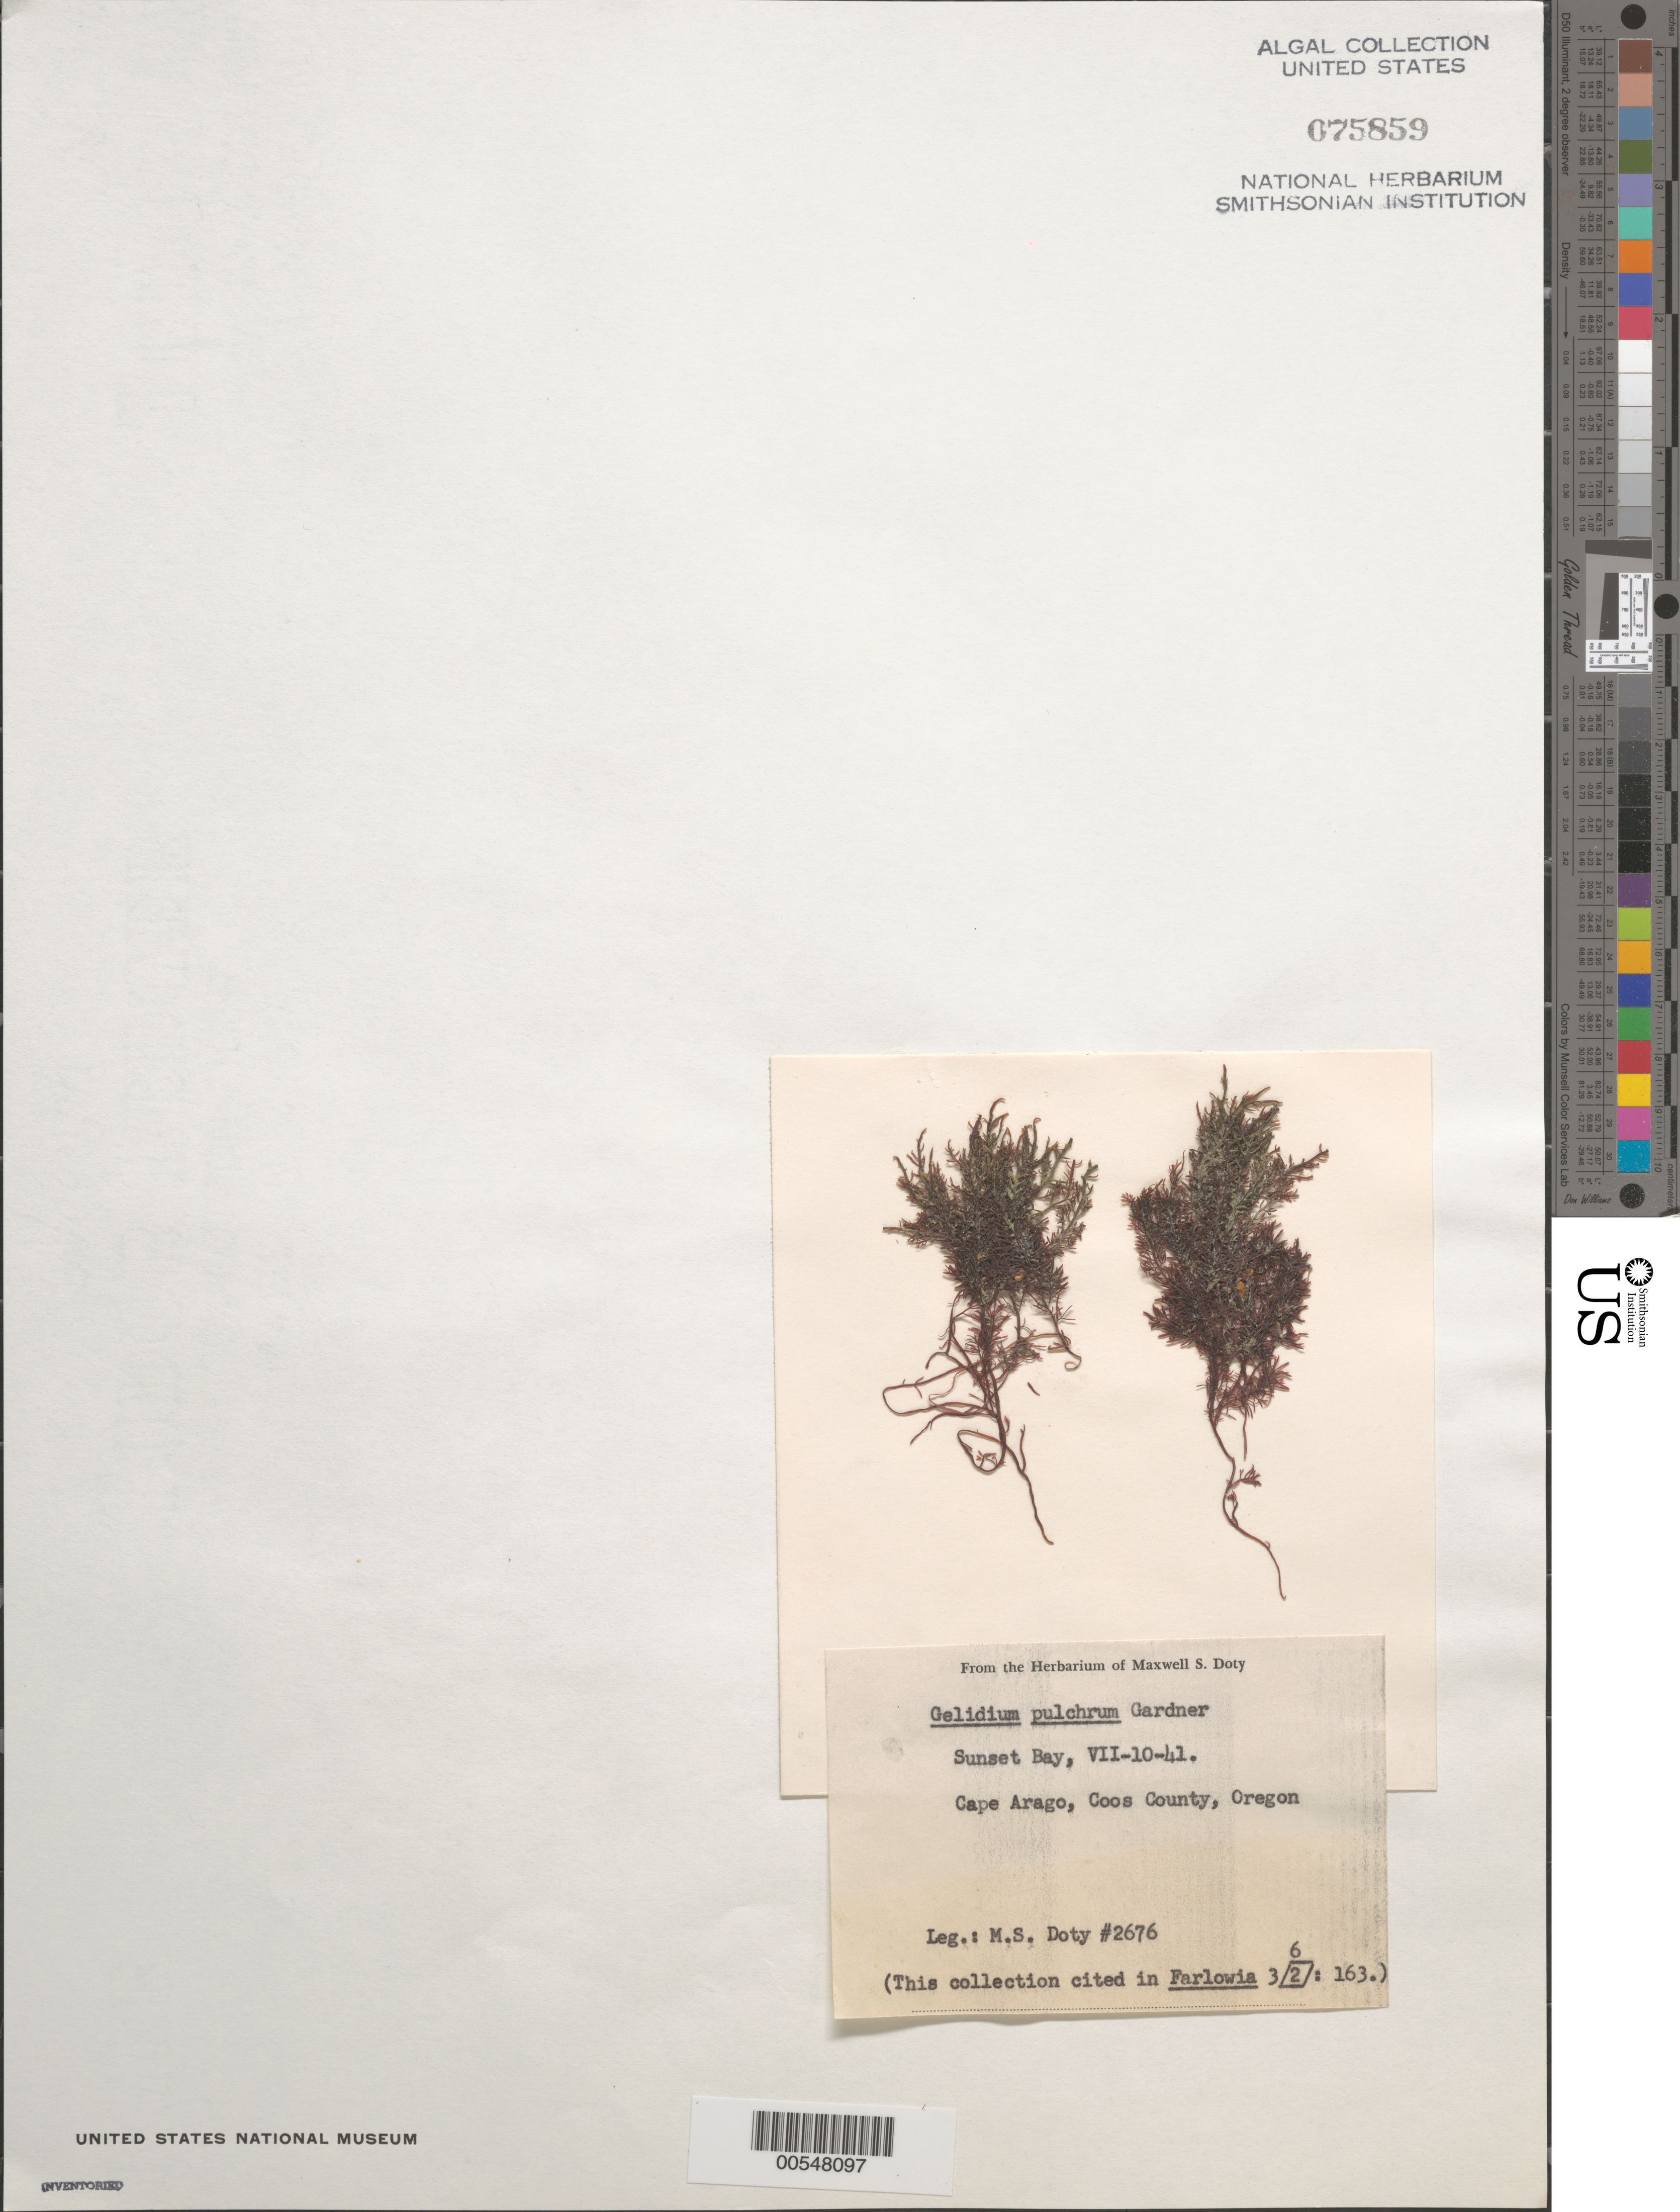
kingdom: Plantae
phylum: Rhodophyta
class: Florideophyceae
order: Gelidiales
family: Gelidiaceae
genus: Gelidium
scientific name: Gelidium pulchrum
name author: N.L. Gardner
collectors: M. S. Doty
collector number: MSD 2676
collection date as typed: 10 Jul 1941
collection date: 1941-07-10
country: United States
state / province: Oregon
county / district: Coos County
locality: Cape Arago, Sunset Bay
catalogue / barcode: US 75859